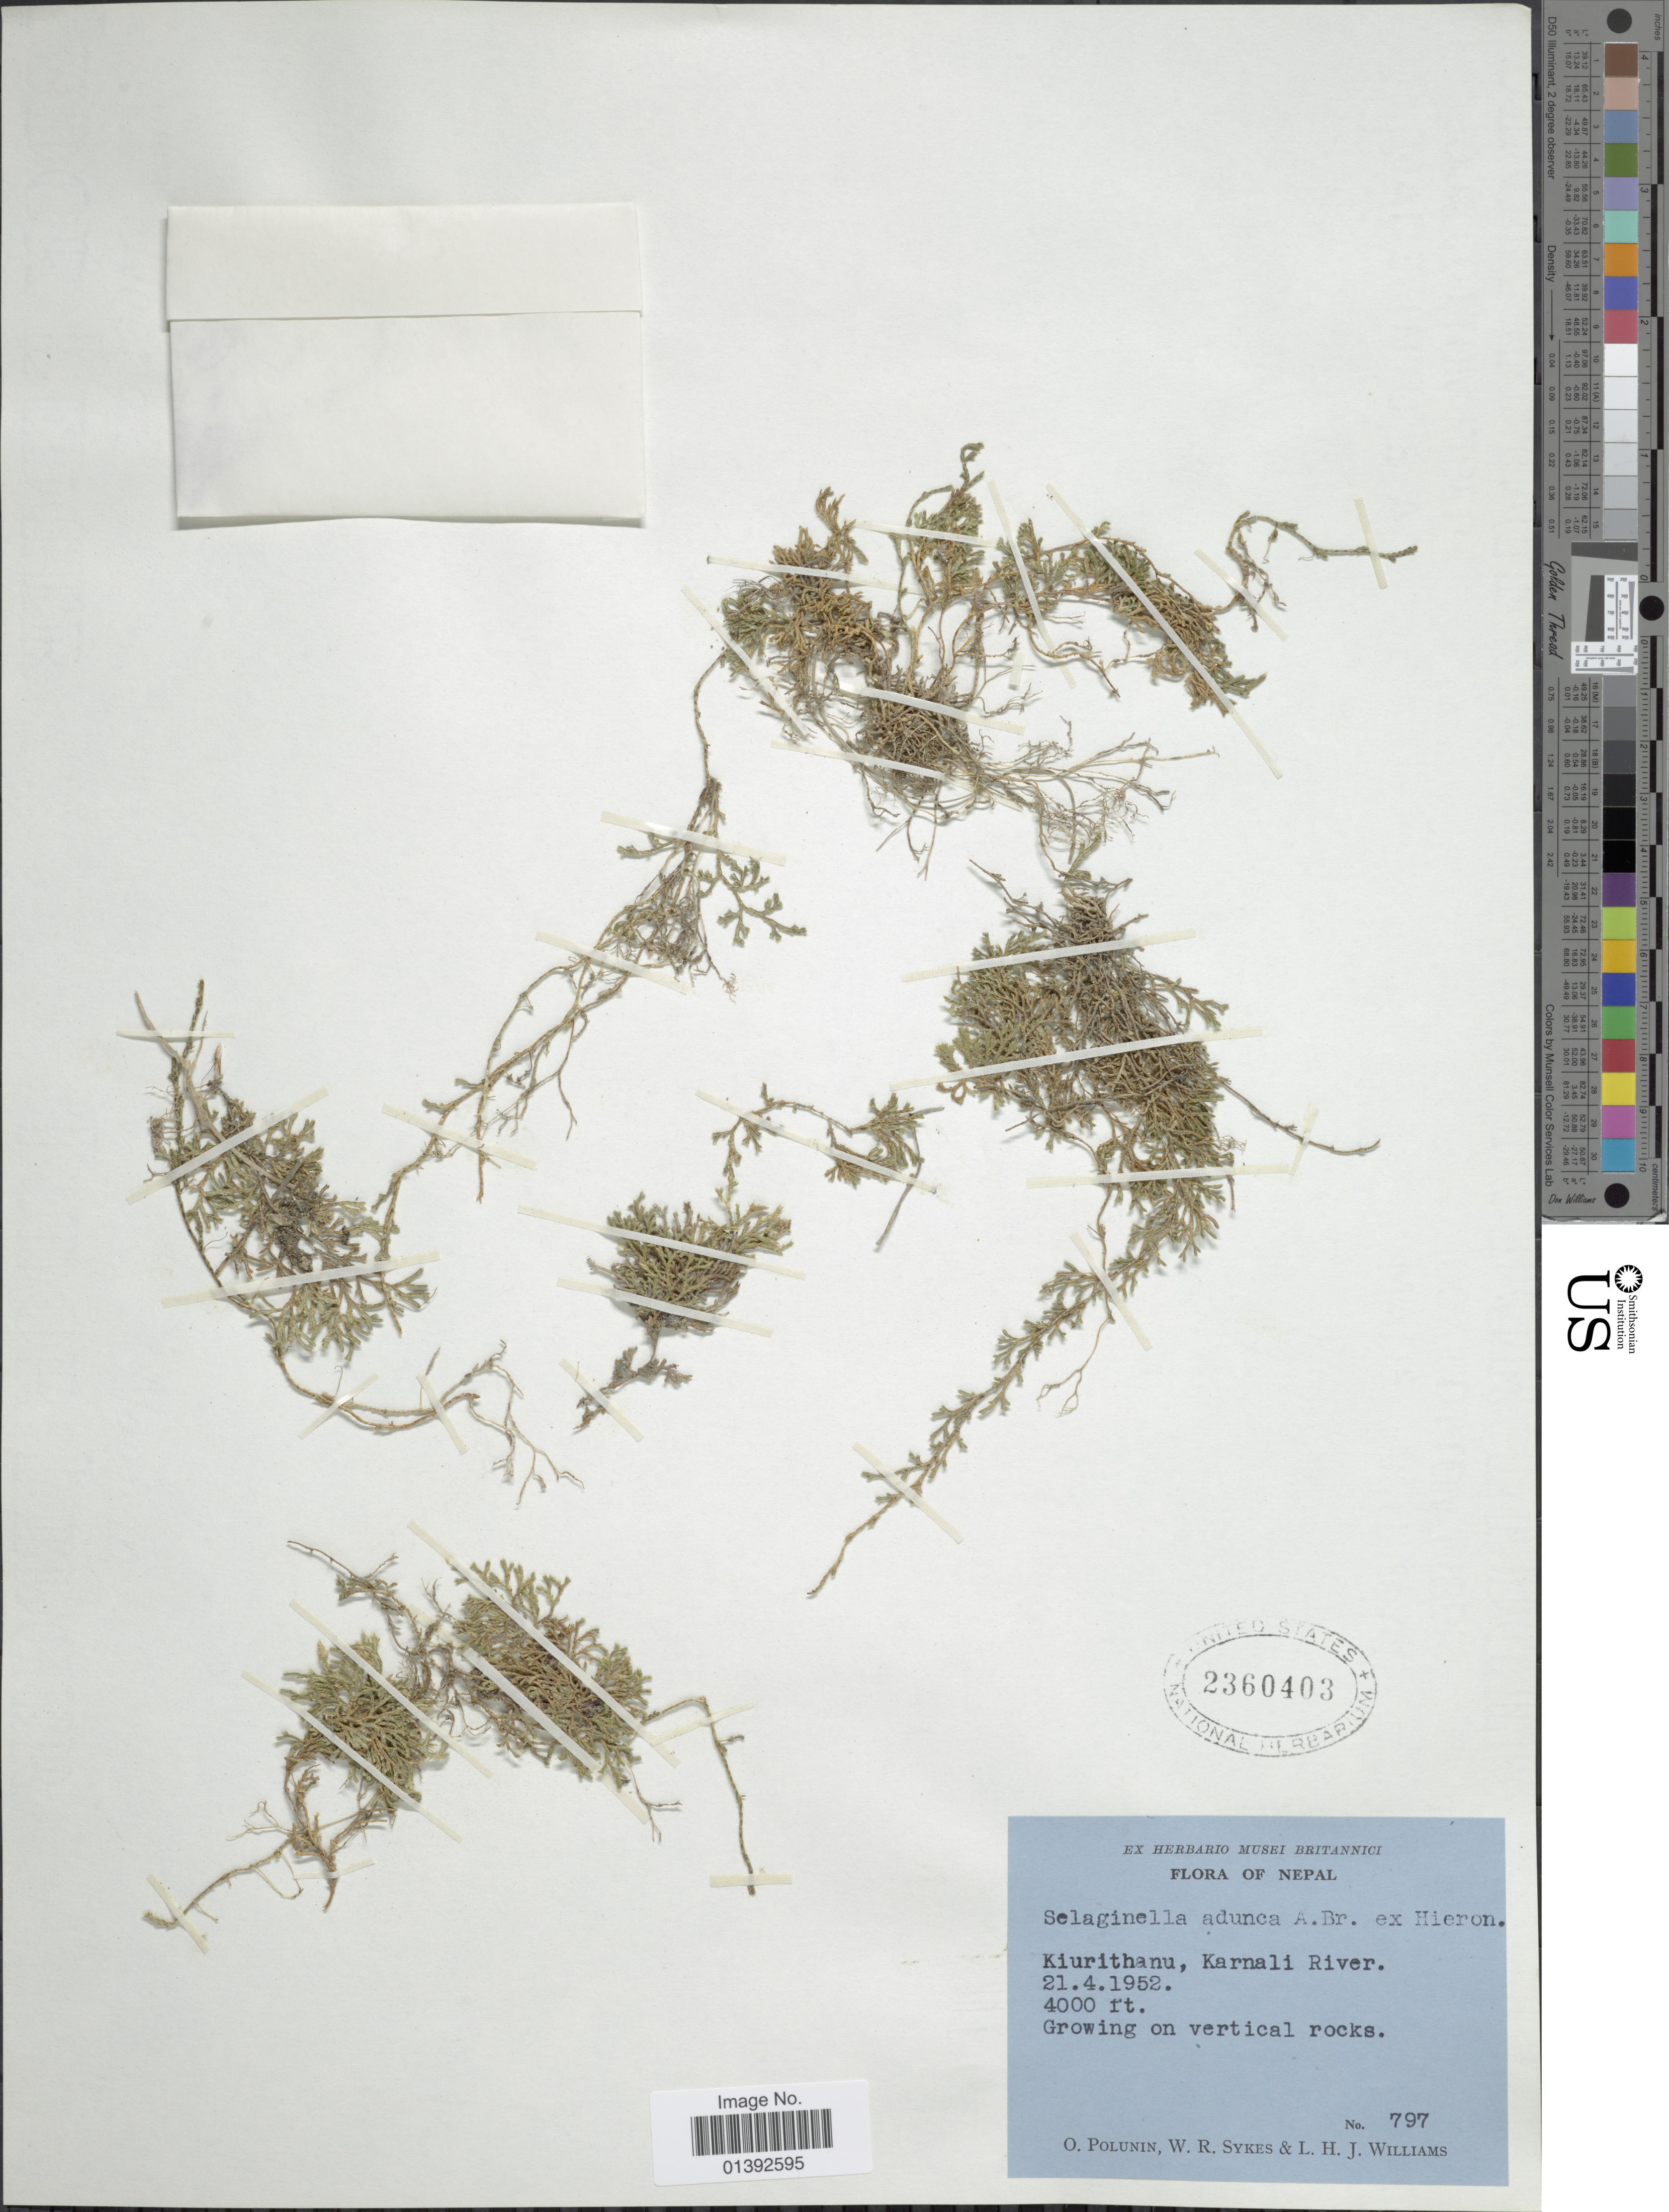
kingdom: Plantae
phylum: Tracheophyta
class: Lycopodiopsida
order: Selaginellales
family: Selaginellaceae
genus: Selaginella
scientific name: Selaginella adunca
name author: A. Braun ex Hieron.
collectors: O. V. Polunin, W. R. Sykes & L. H. J. Williams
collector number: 797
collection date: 1952-04-21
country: Nepal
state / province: Karnali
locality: Kiurithanu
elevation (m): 1219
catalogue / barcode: US 2360403